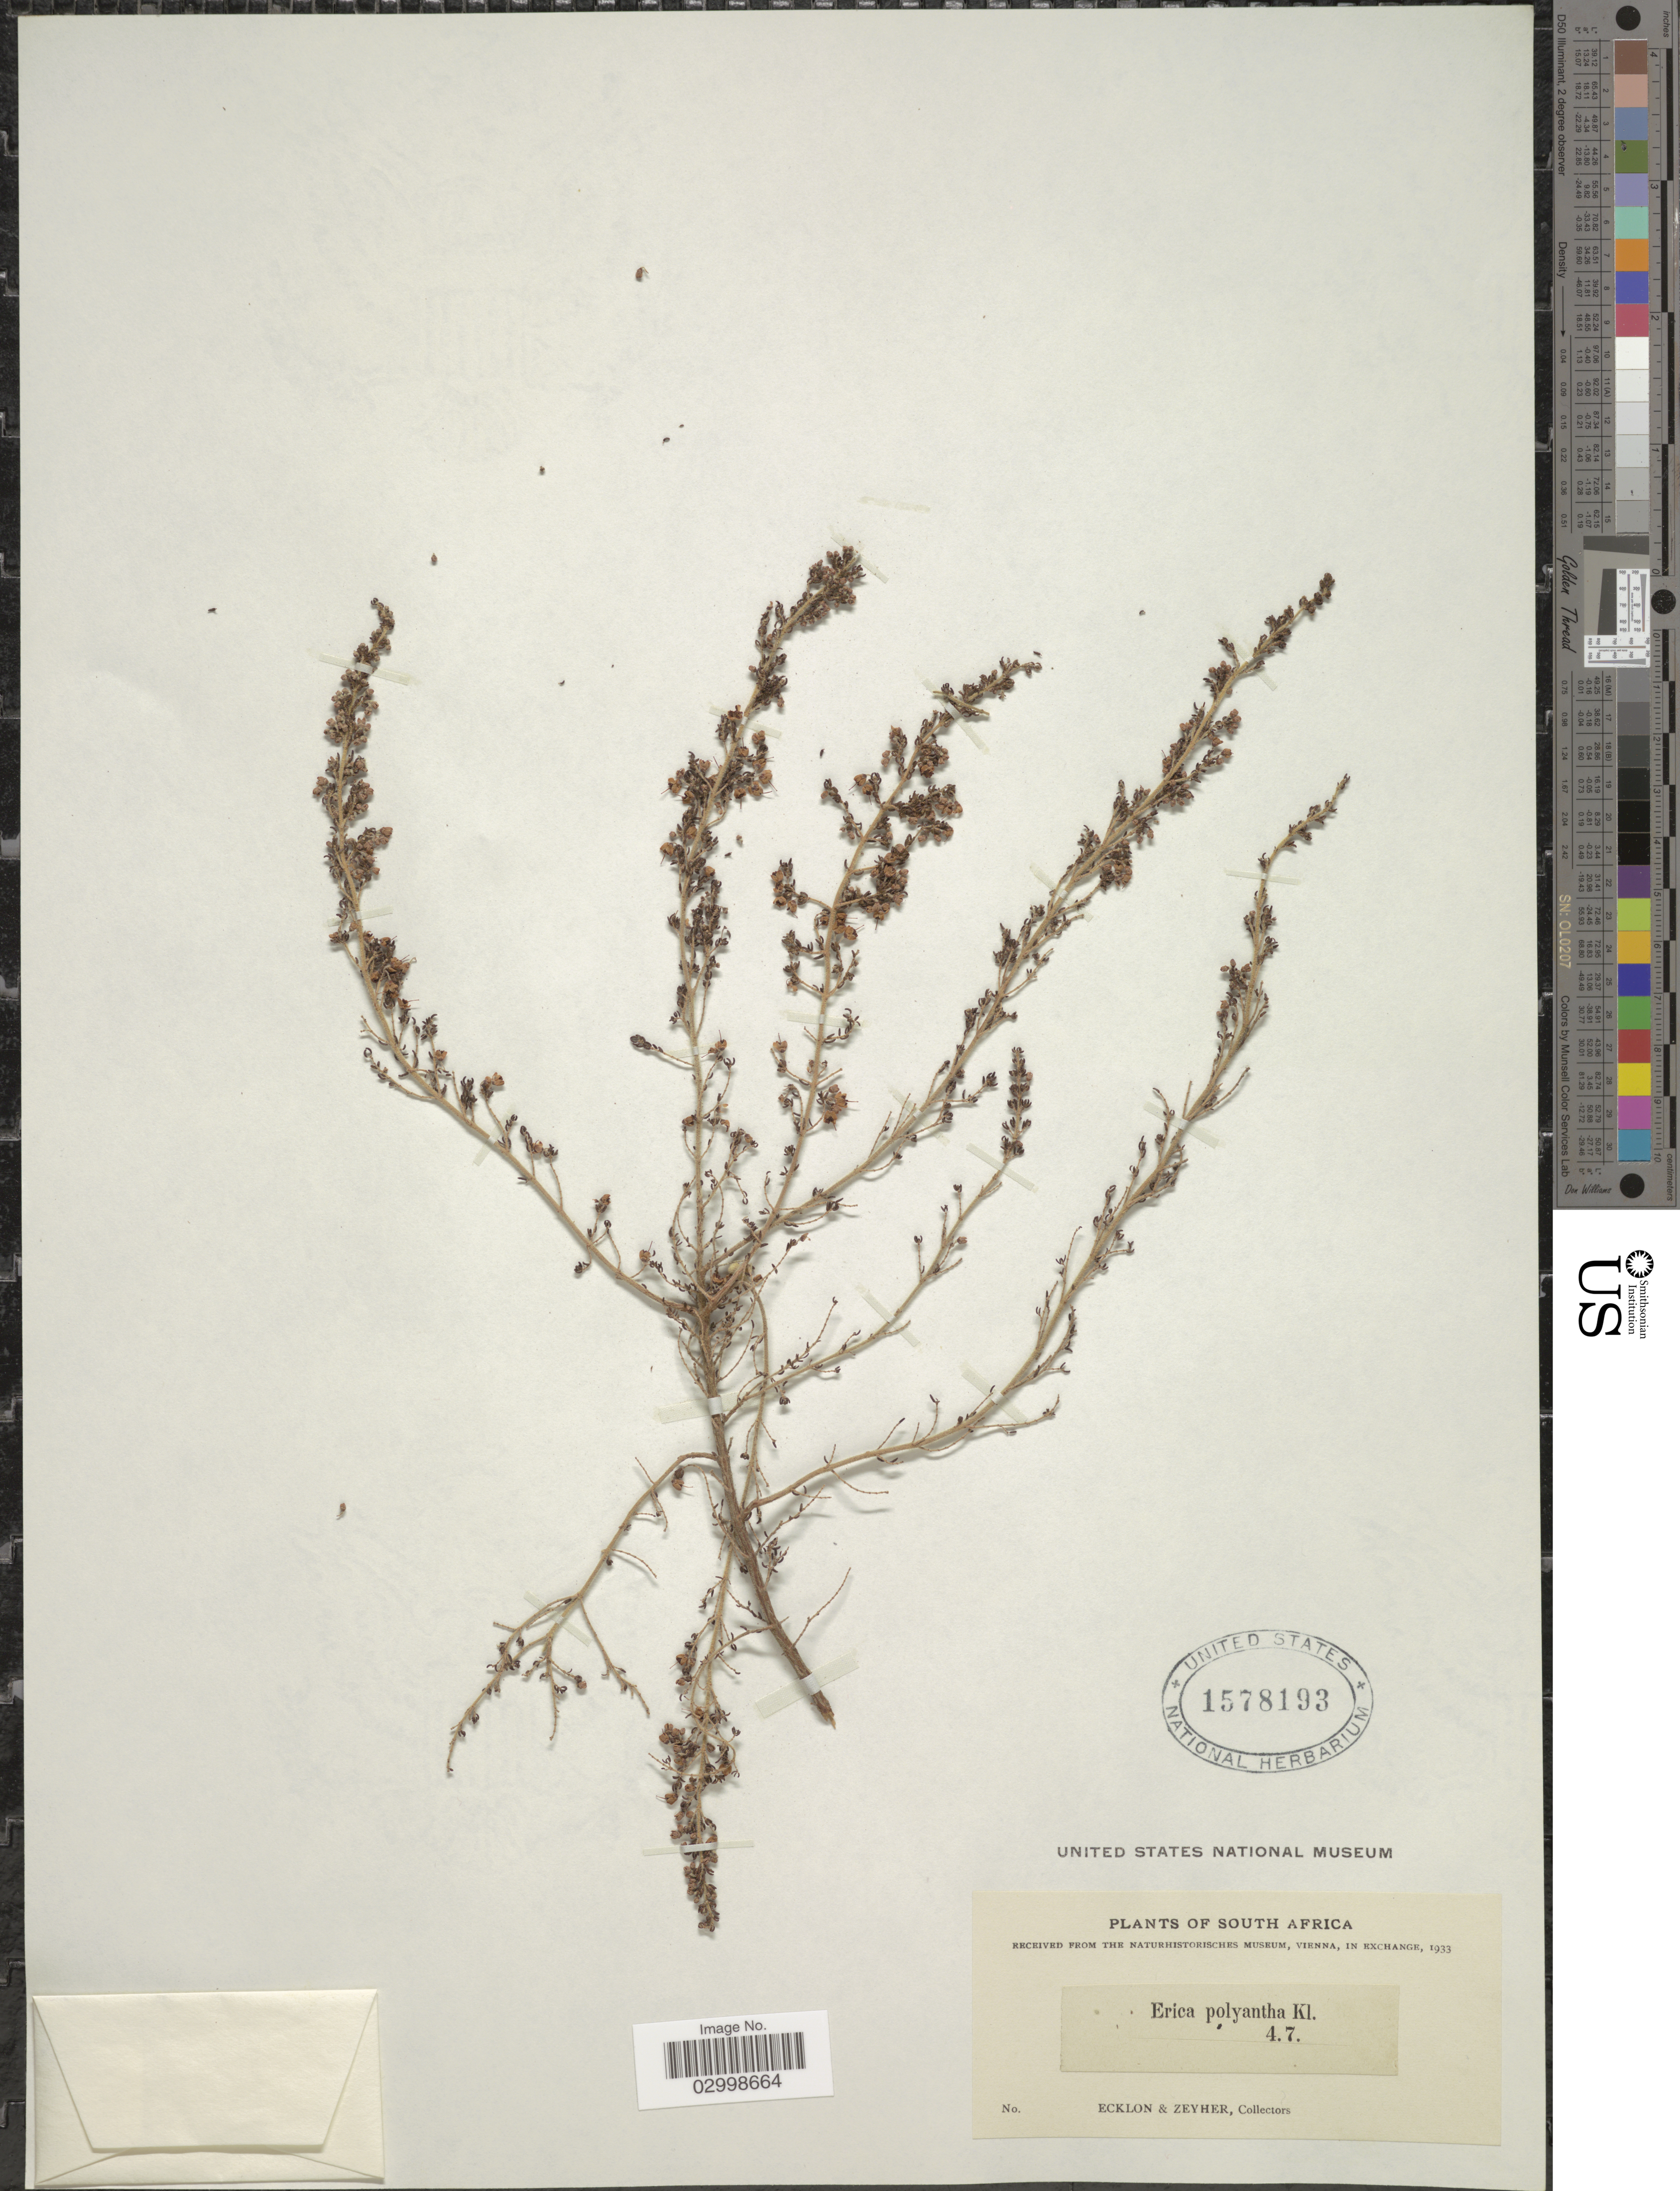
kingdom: Plantae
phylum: Tracheophyta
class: Magnoliopsida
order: Ericales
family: Ericaceae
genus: Erica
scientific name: Erica polyantha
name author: Klotzsch ex Benth.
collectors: -. Ecklon & -. Zeyher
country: South Africa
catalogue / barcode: US 1578193